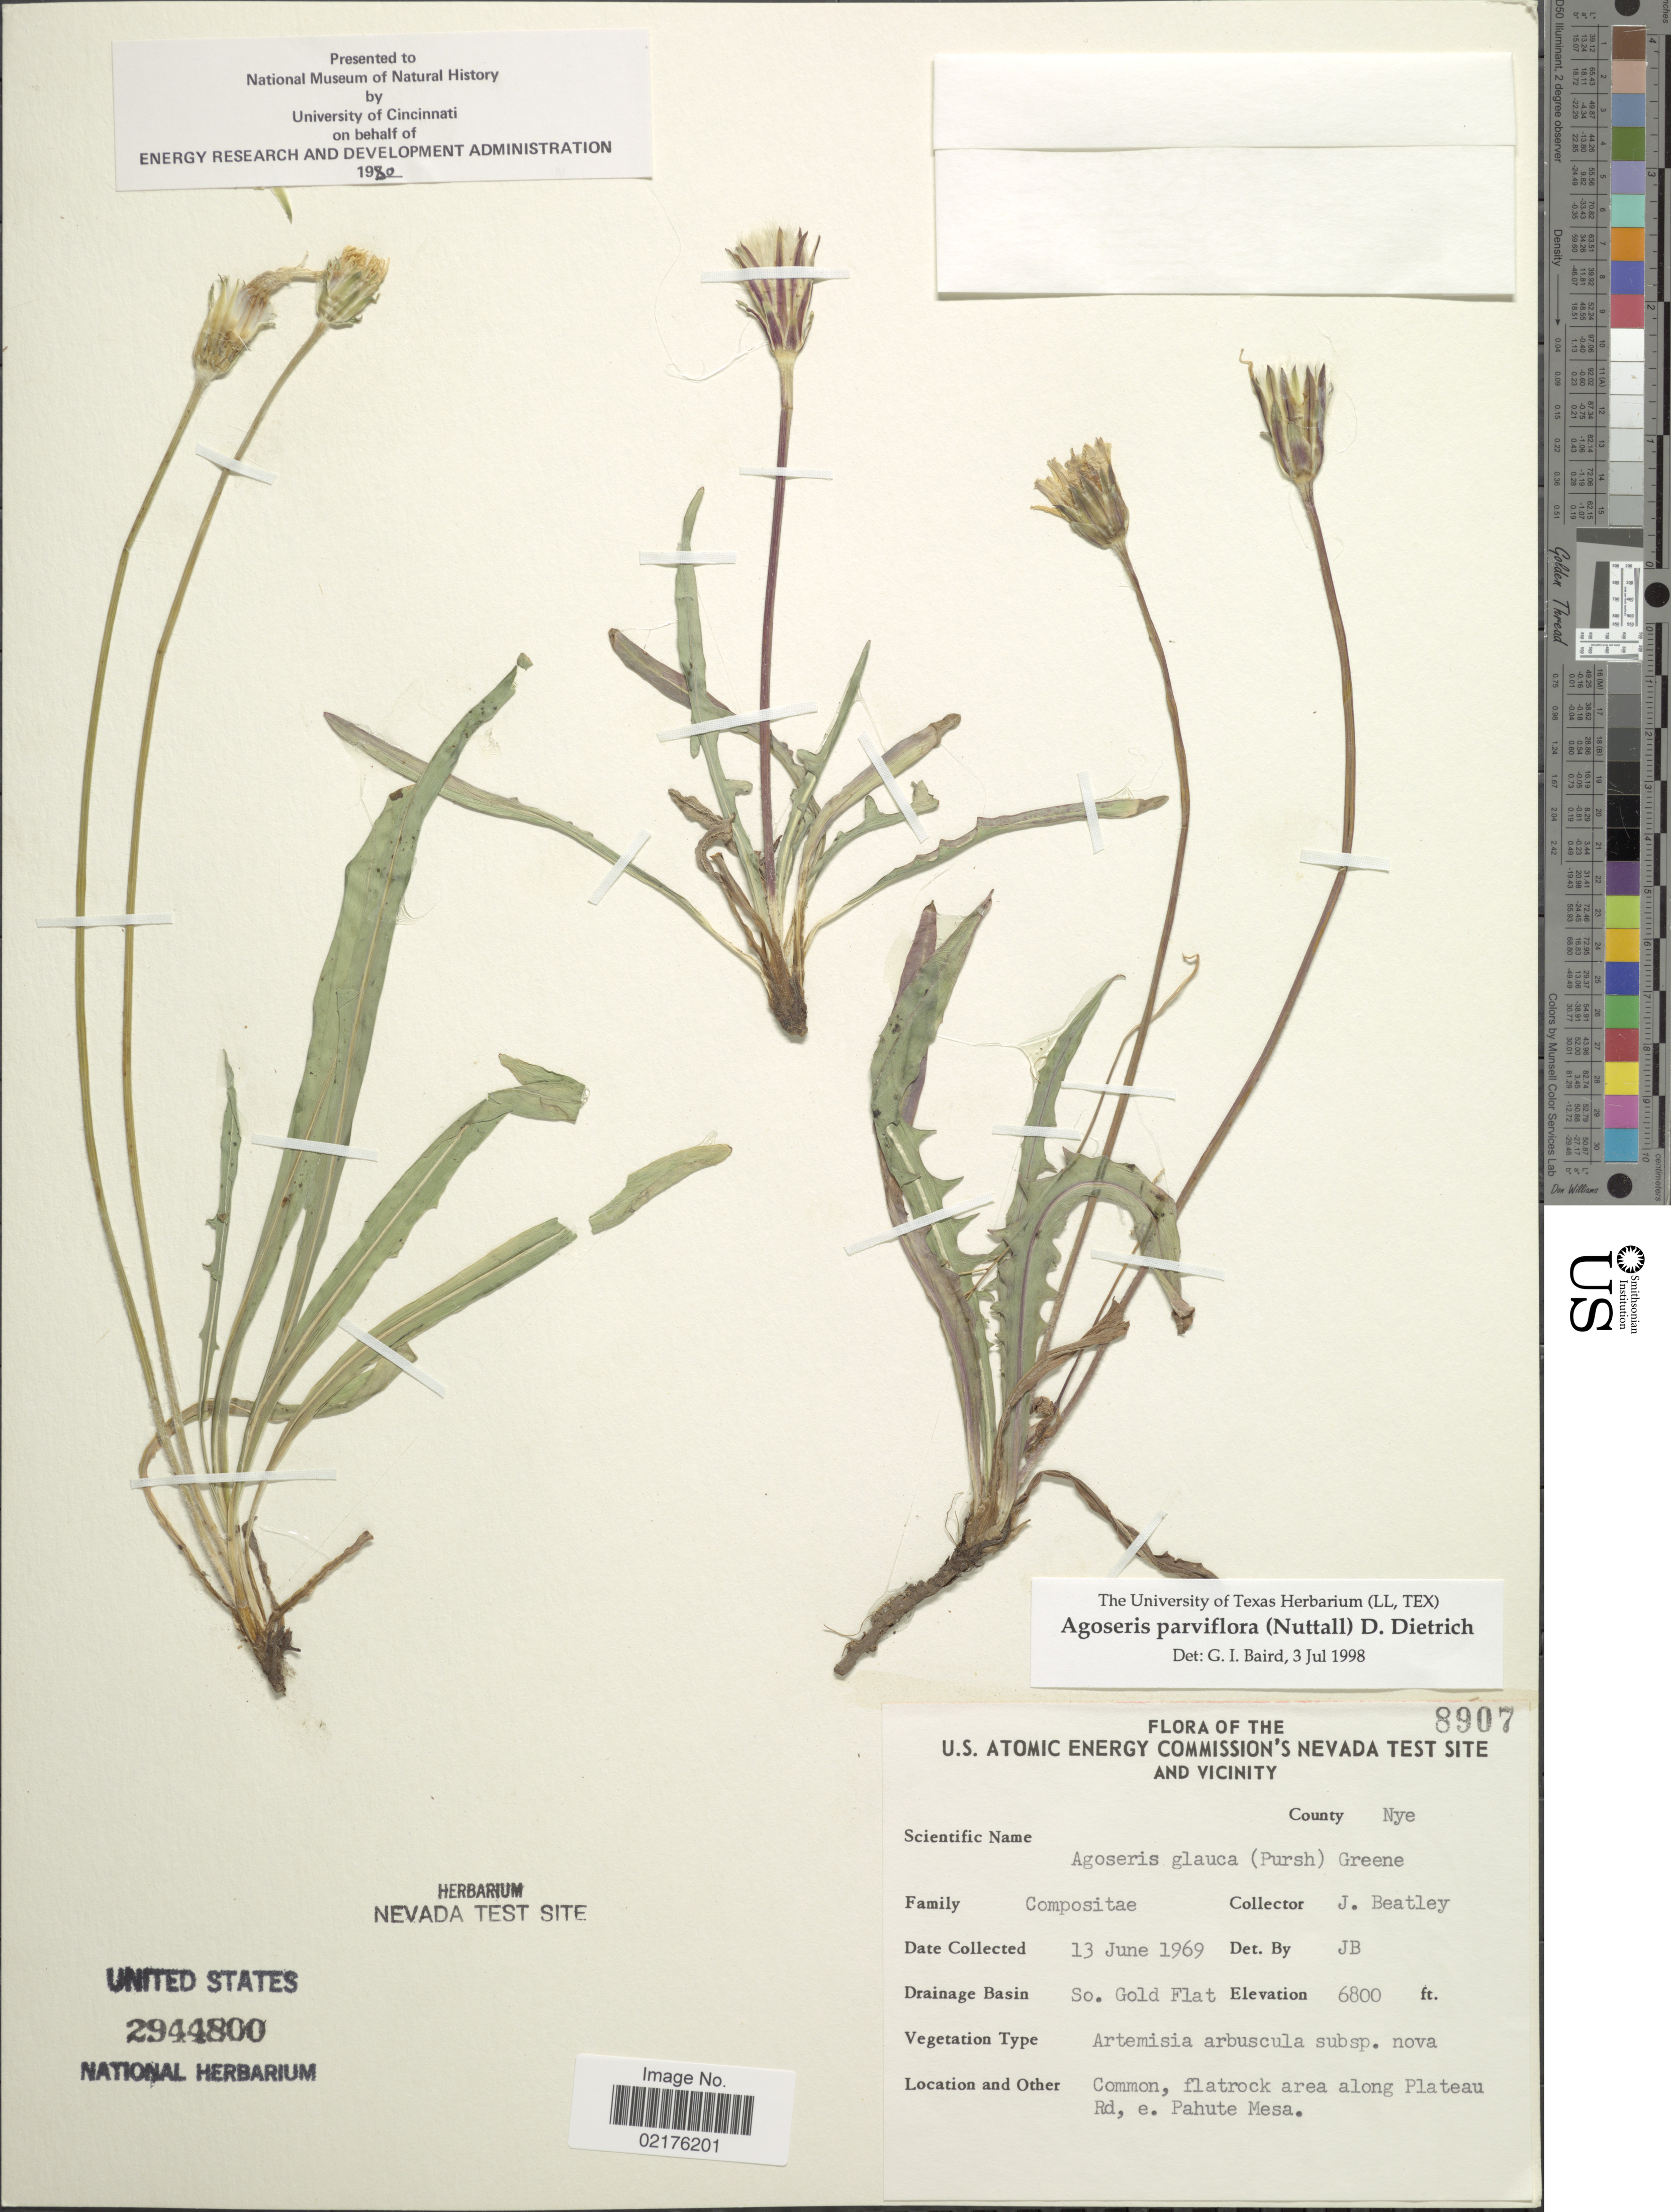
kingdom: Plantae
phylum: Tracheophyta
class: Magnoliopsida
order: Asterales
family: Asteraceae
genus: Agoseris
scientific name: Agoseris parviflora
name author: (Nutt.) D. Dietr.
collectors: J. C. Beatley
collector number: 8907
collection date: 1969-06-13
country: United States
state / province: Nevada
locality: U.S. Atomic Energy Commision's Nevada Test Site, and Vicinity, County Nye, Drainage Basin So. Gold Flat, Common, flatrock area along Plateau Rd, e. Pahute Mesa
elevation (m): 2073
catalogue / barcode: US 2944800